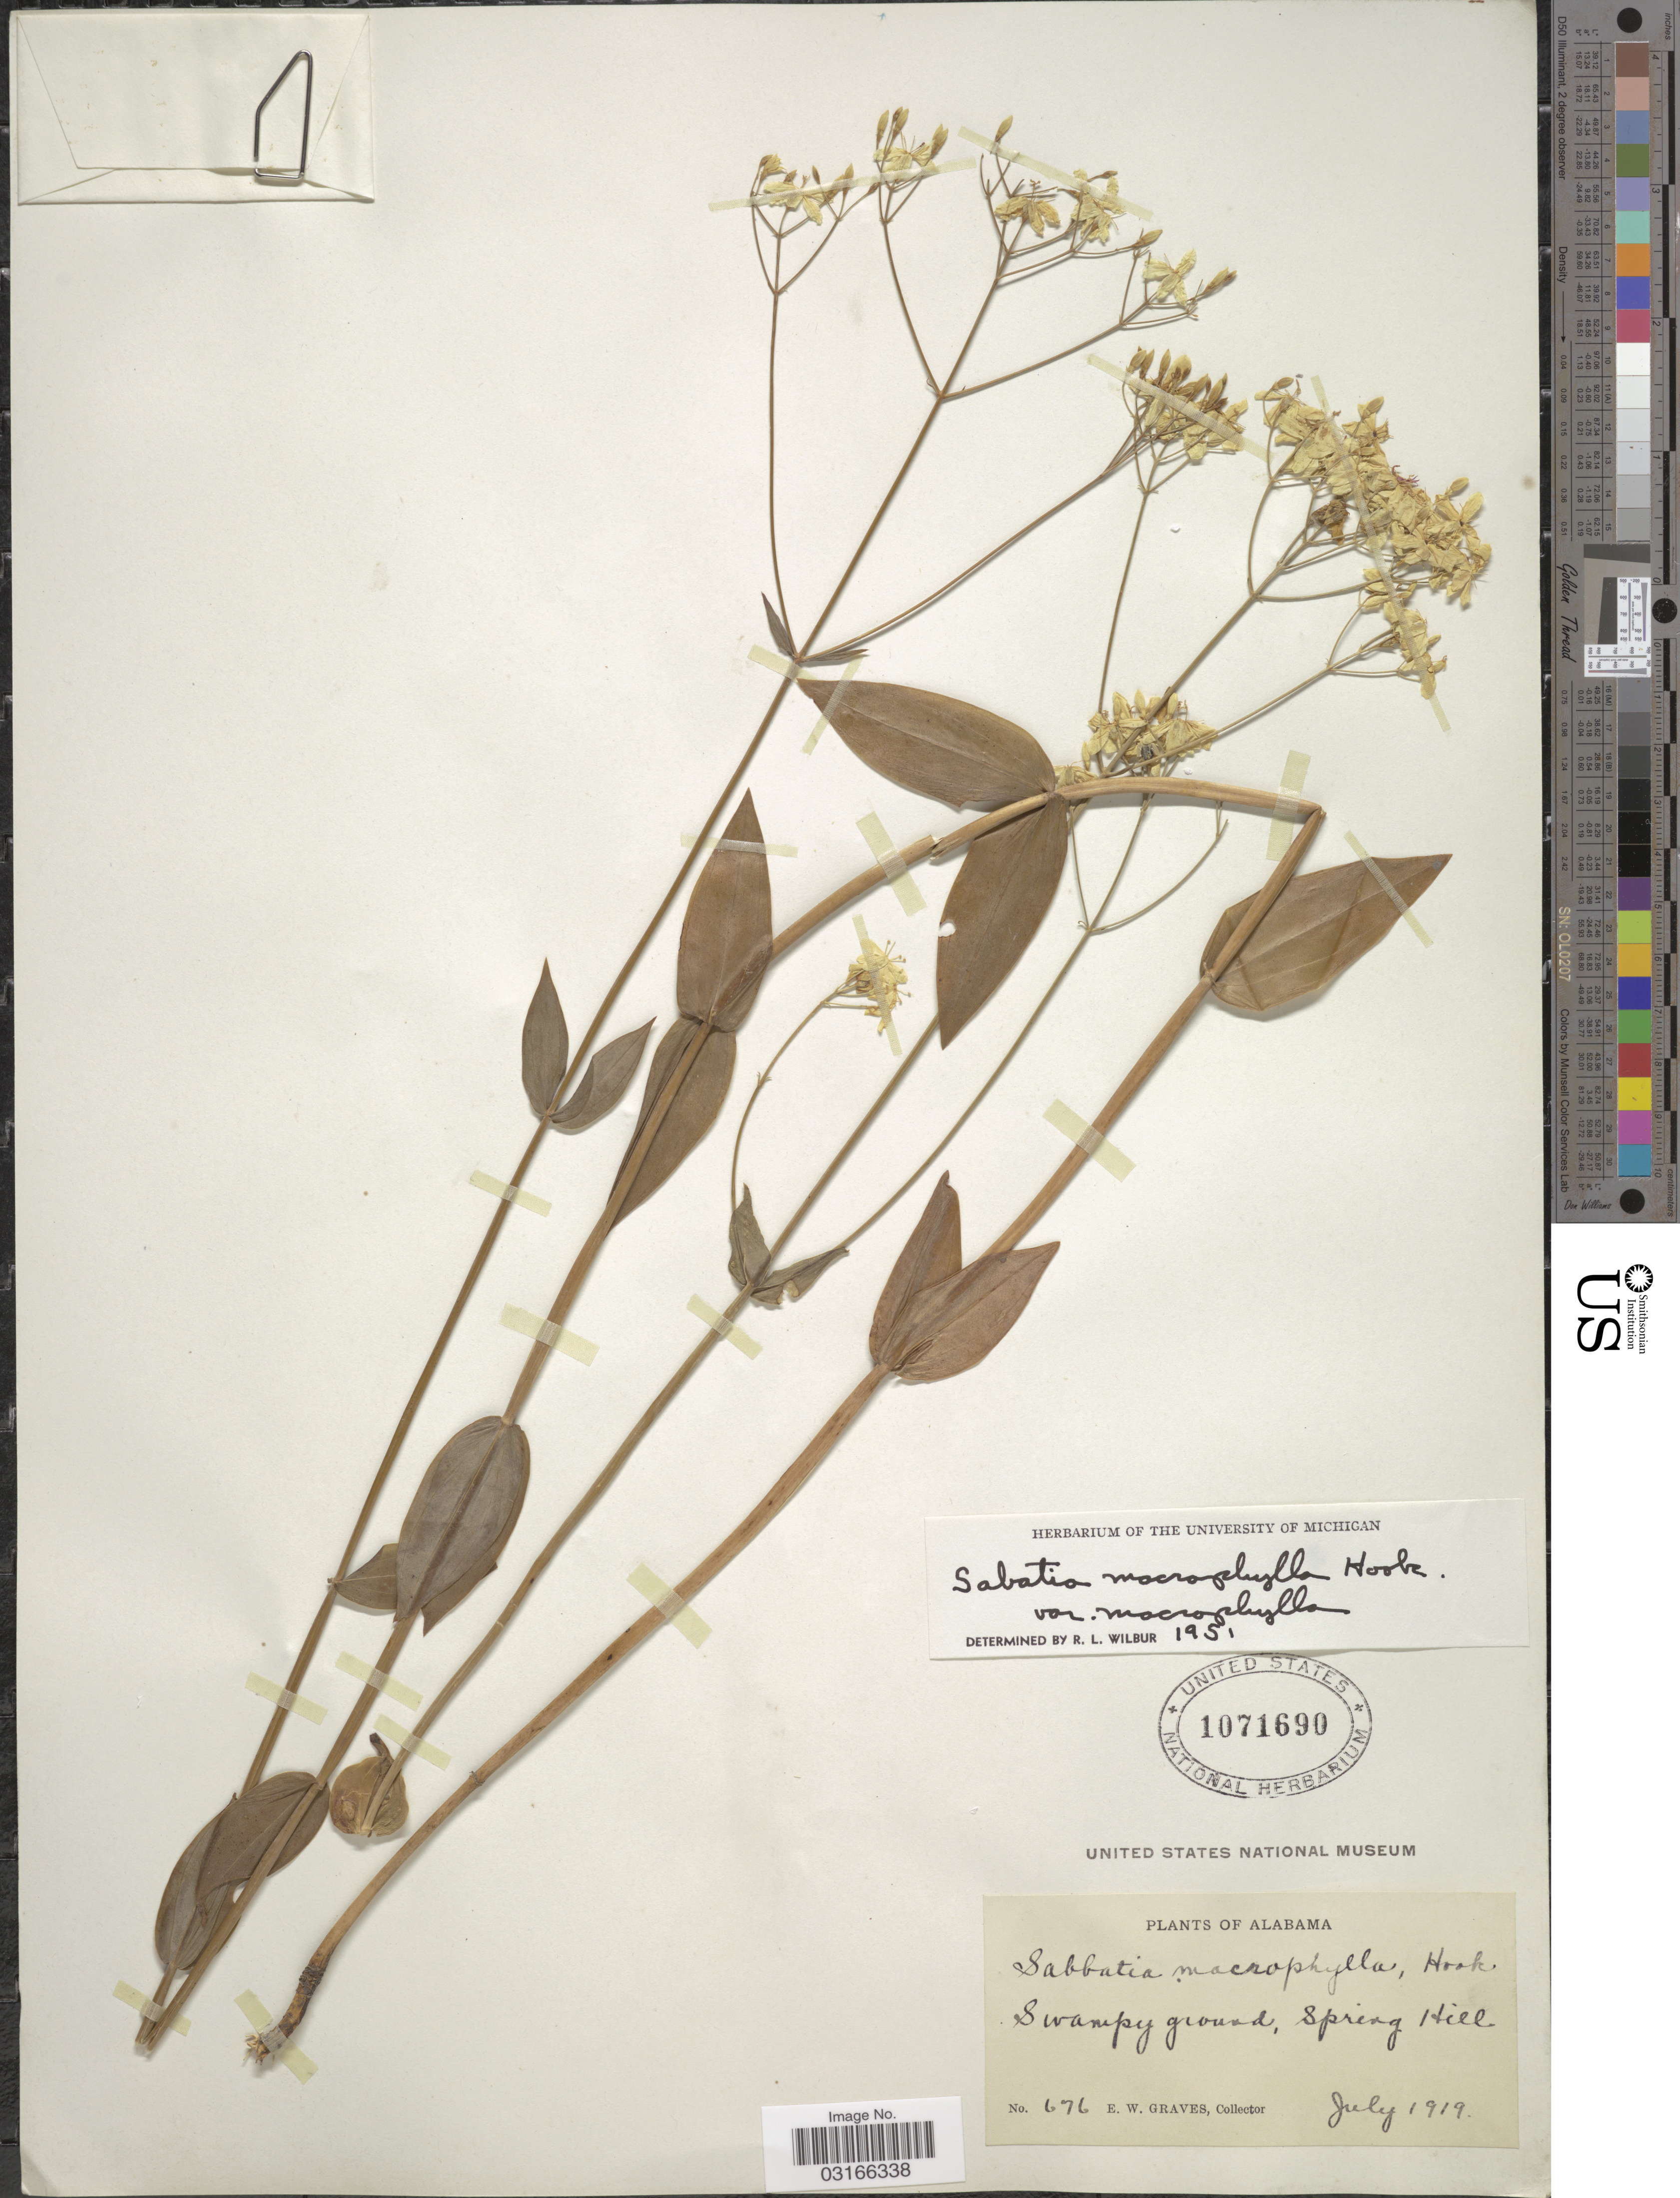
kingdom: Plantae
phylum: Tracheophyta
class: Magnoliopsida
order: Gentianales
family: Gentianaceae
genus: Sabatia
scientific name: Sabatia campestris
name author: Nutt.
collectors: E. Graves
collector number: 676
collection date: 1919-07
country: United States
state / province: Alabama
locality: Swampy ground, Spring Hill.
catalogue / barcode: US 1071690